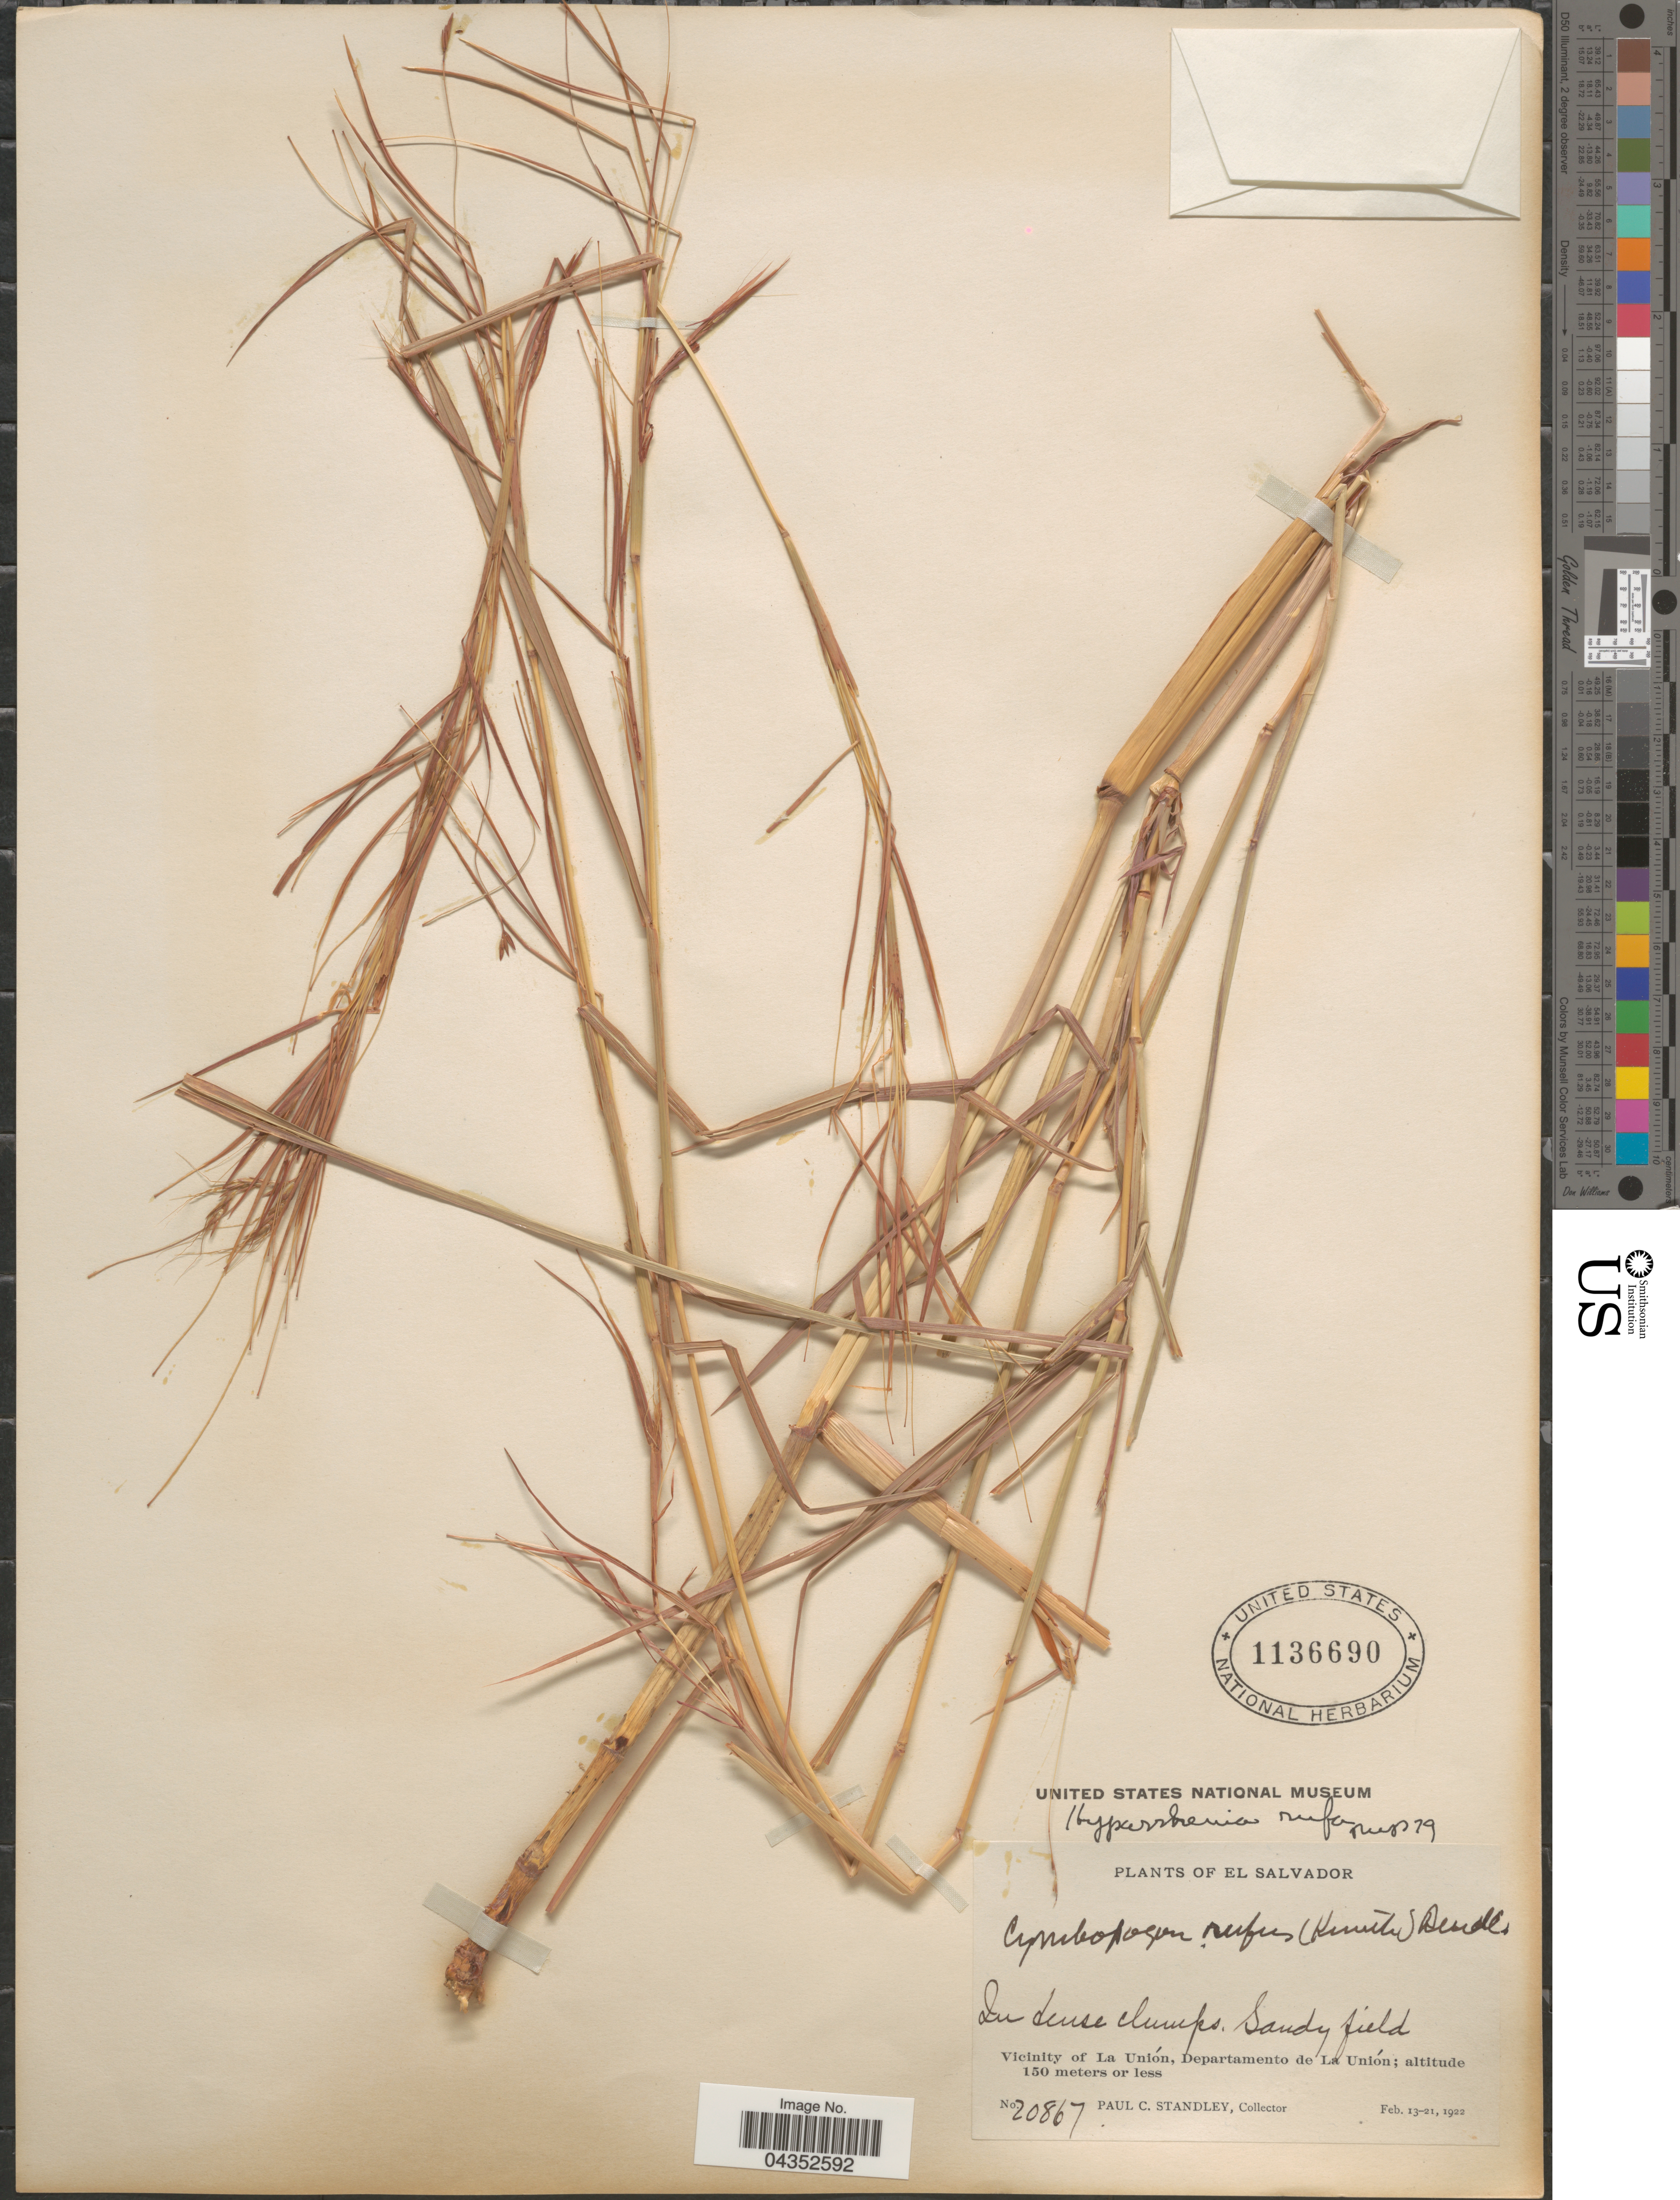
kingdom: Plantae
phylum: Tracheophyta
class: Liliopsida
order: Poales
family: Poaceae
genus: Hyparrhenia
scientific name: Hyparrhenia rufa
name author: (Nees) Stapf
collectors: P. C. Standley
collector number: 20867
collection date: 1922-02-13/1922-02-21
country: El Salvador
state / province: La Union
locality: Vicinity of La Unión, Departamento de La Unión.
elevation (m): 150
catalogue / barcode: US 1136690